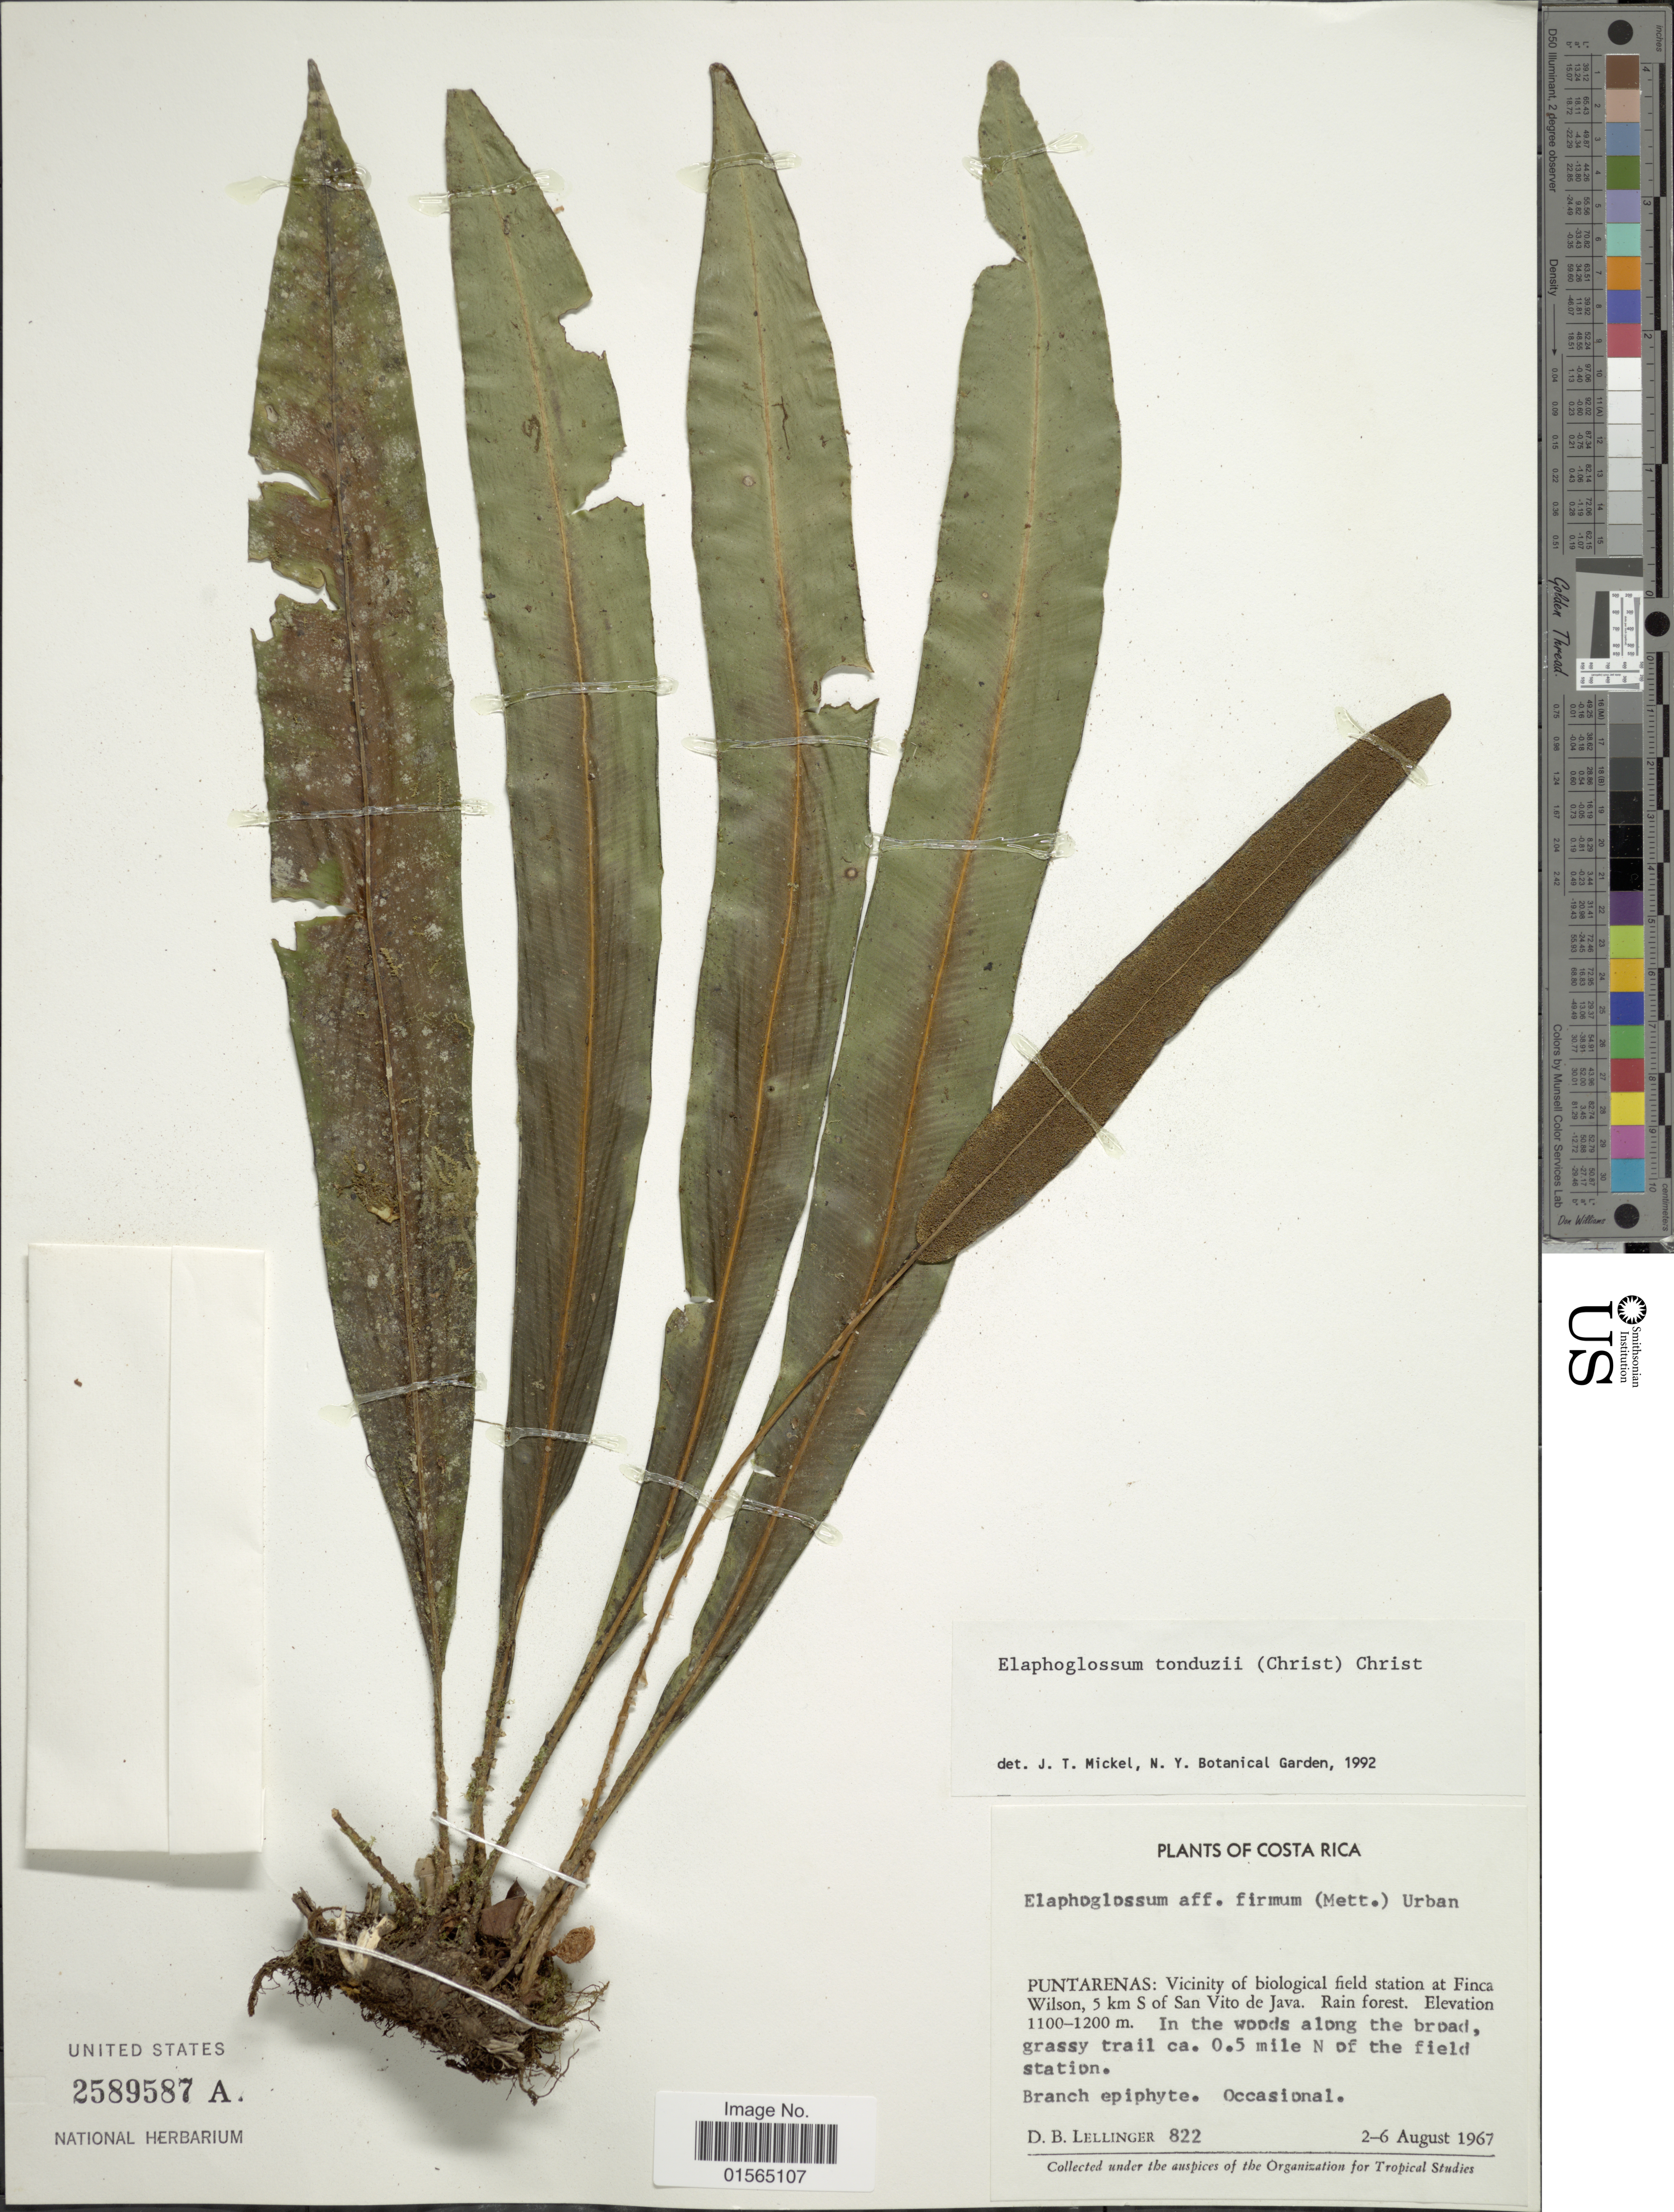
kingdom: Plantae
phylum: Tracheophyta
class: Polypodiopsida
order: Polypodiales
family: Dryopteridaceae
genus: Elaphoglossum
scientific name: Elaphoglossum tonduzii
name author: Christ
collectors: D. B. Lellinger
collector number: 822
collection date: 1967-08-02/1967-08-06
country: Costa Rica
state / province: Puntarenas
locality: Vicinity of biological field station at Finca Wilson, 5 km S of San Vito de Java. Rain forest. In the woods along the broad, grassy trail ca. 0.5 mile N of the field station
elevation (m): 1100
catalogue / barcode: US 2589587A